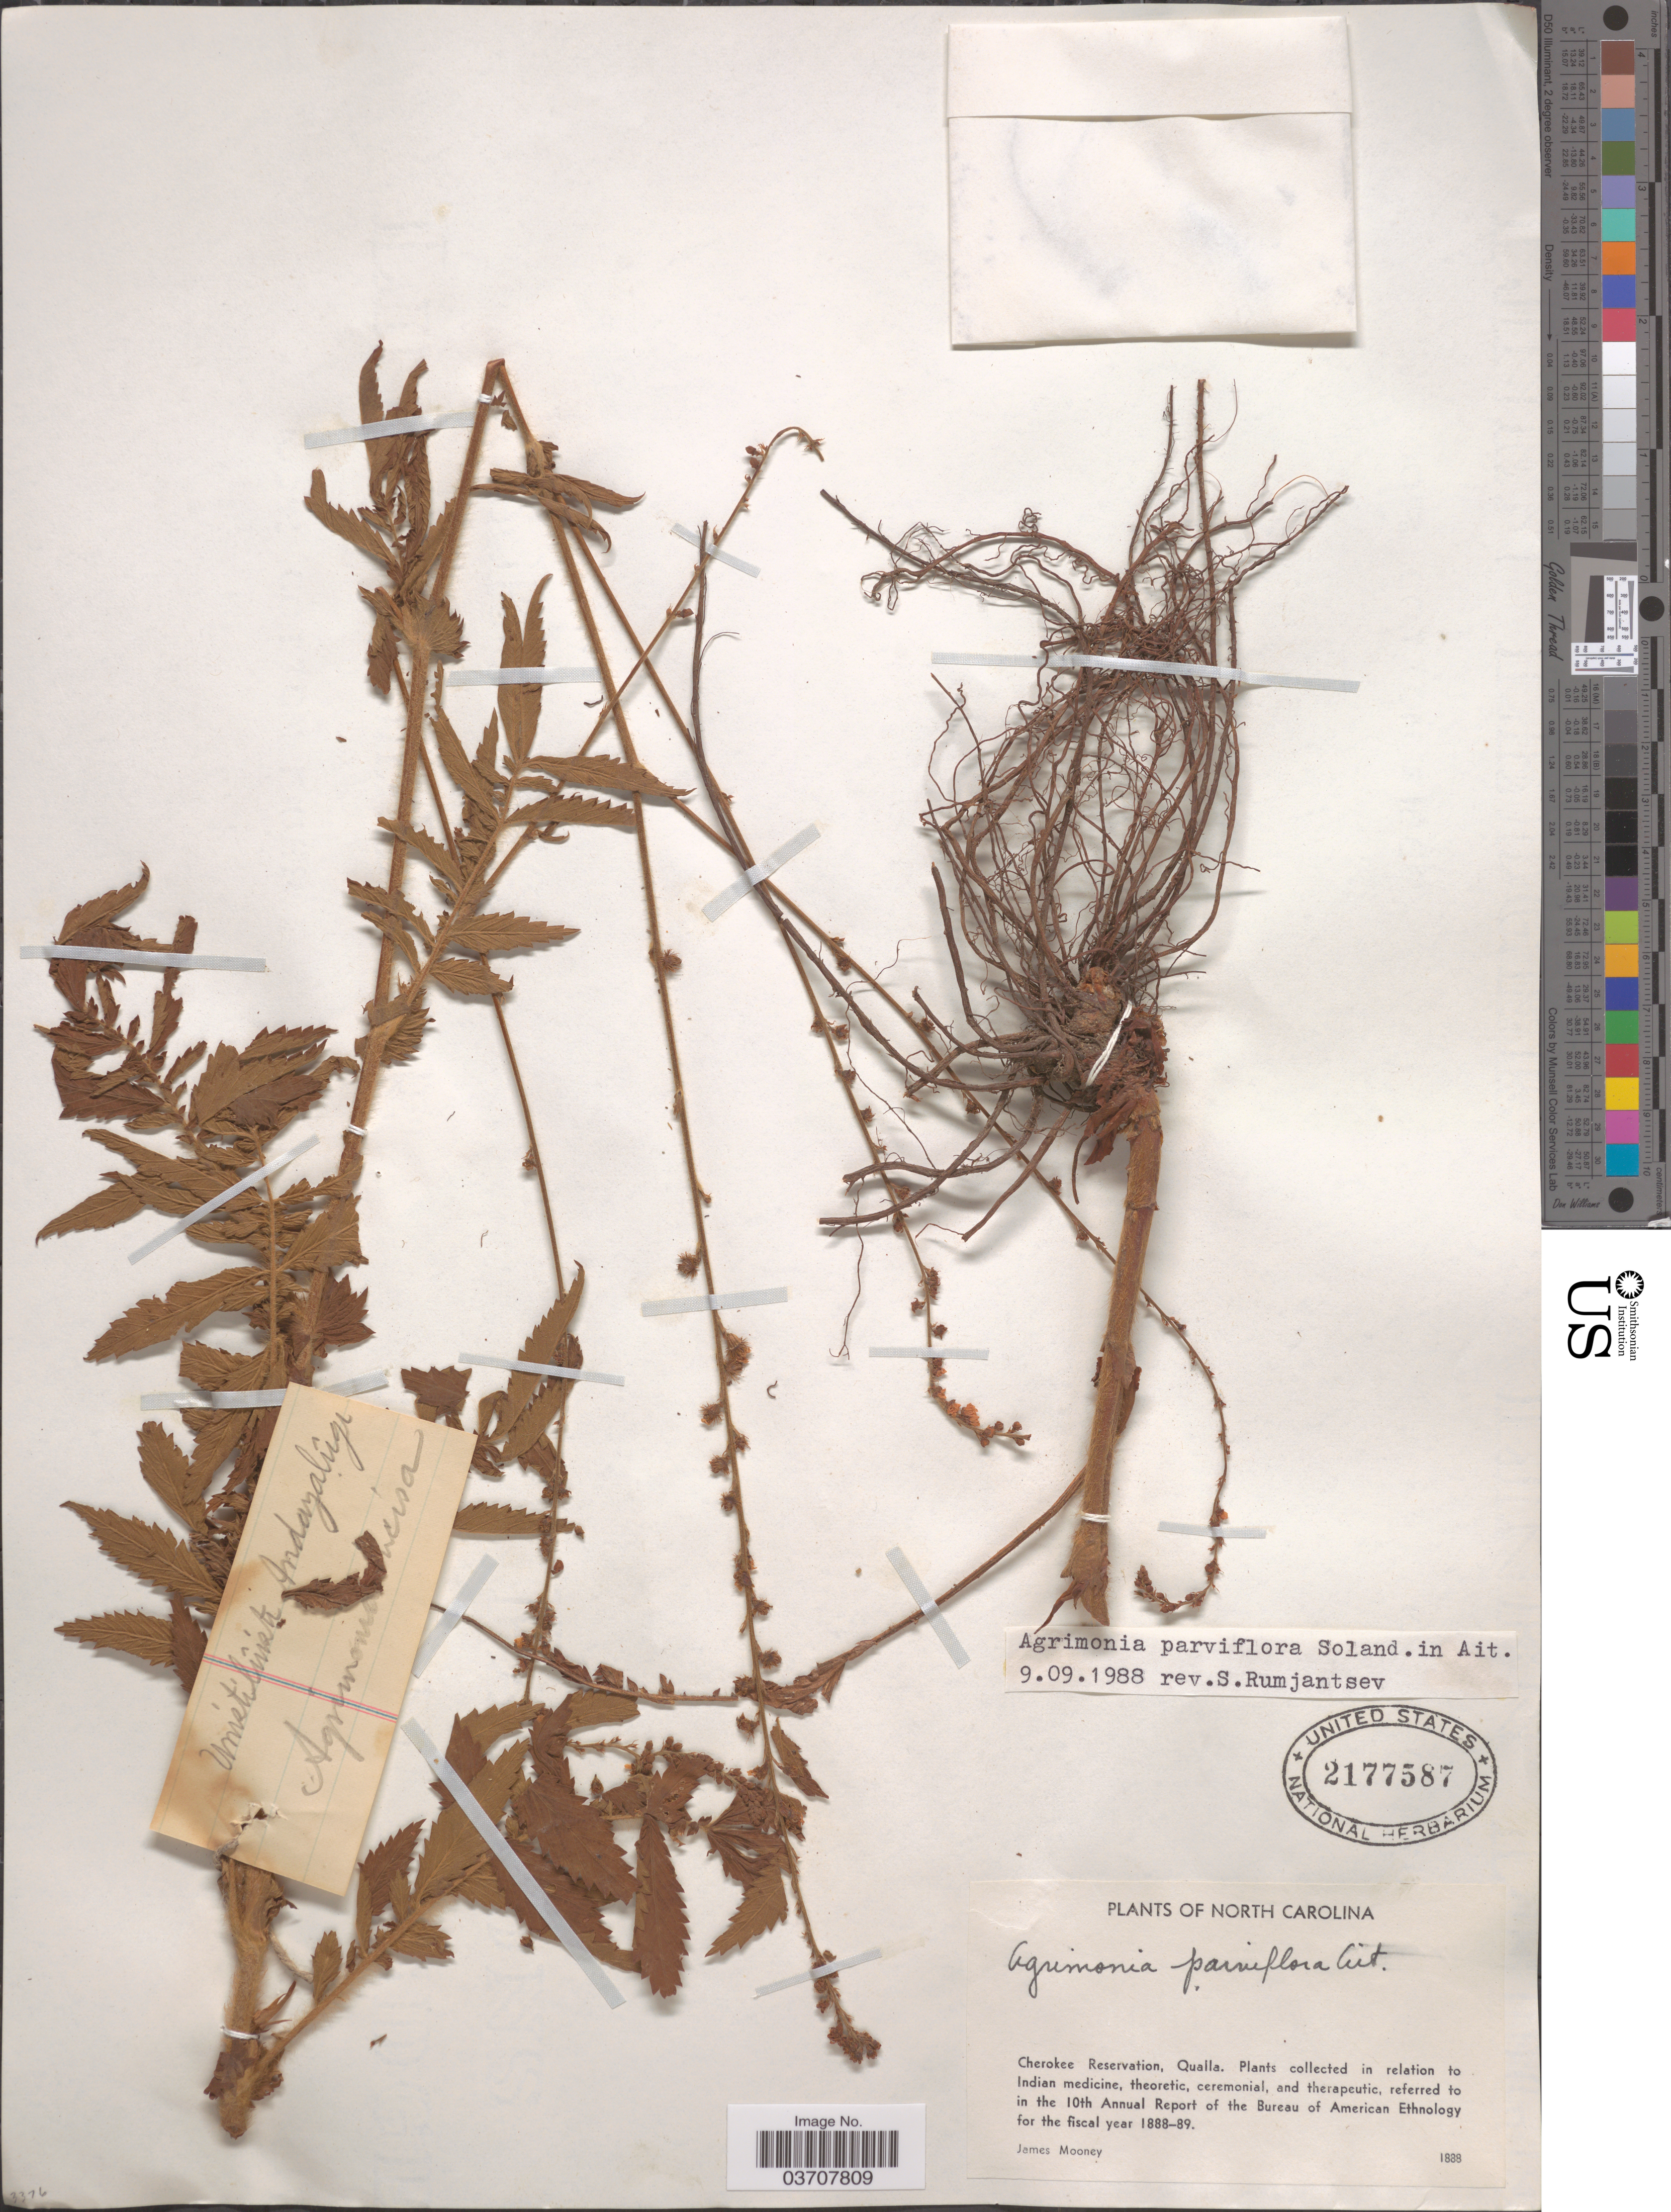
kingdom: Plantae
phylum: Tracheophyta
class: Magnoliopsida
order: Rosales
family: Rosaceae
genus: Agrimonia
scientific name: Agrimonia parviflora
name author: Aiton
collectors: J. Mooney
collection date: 1888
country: United States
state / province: North Carolina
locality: Cherokee Reservation, Qualla.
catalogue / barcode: US 2177587